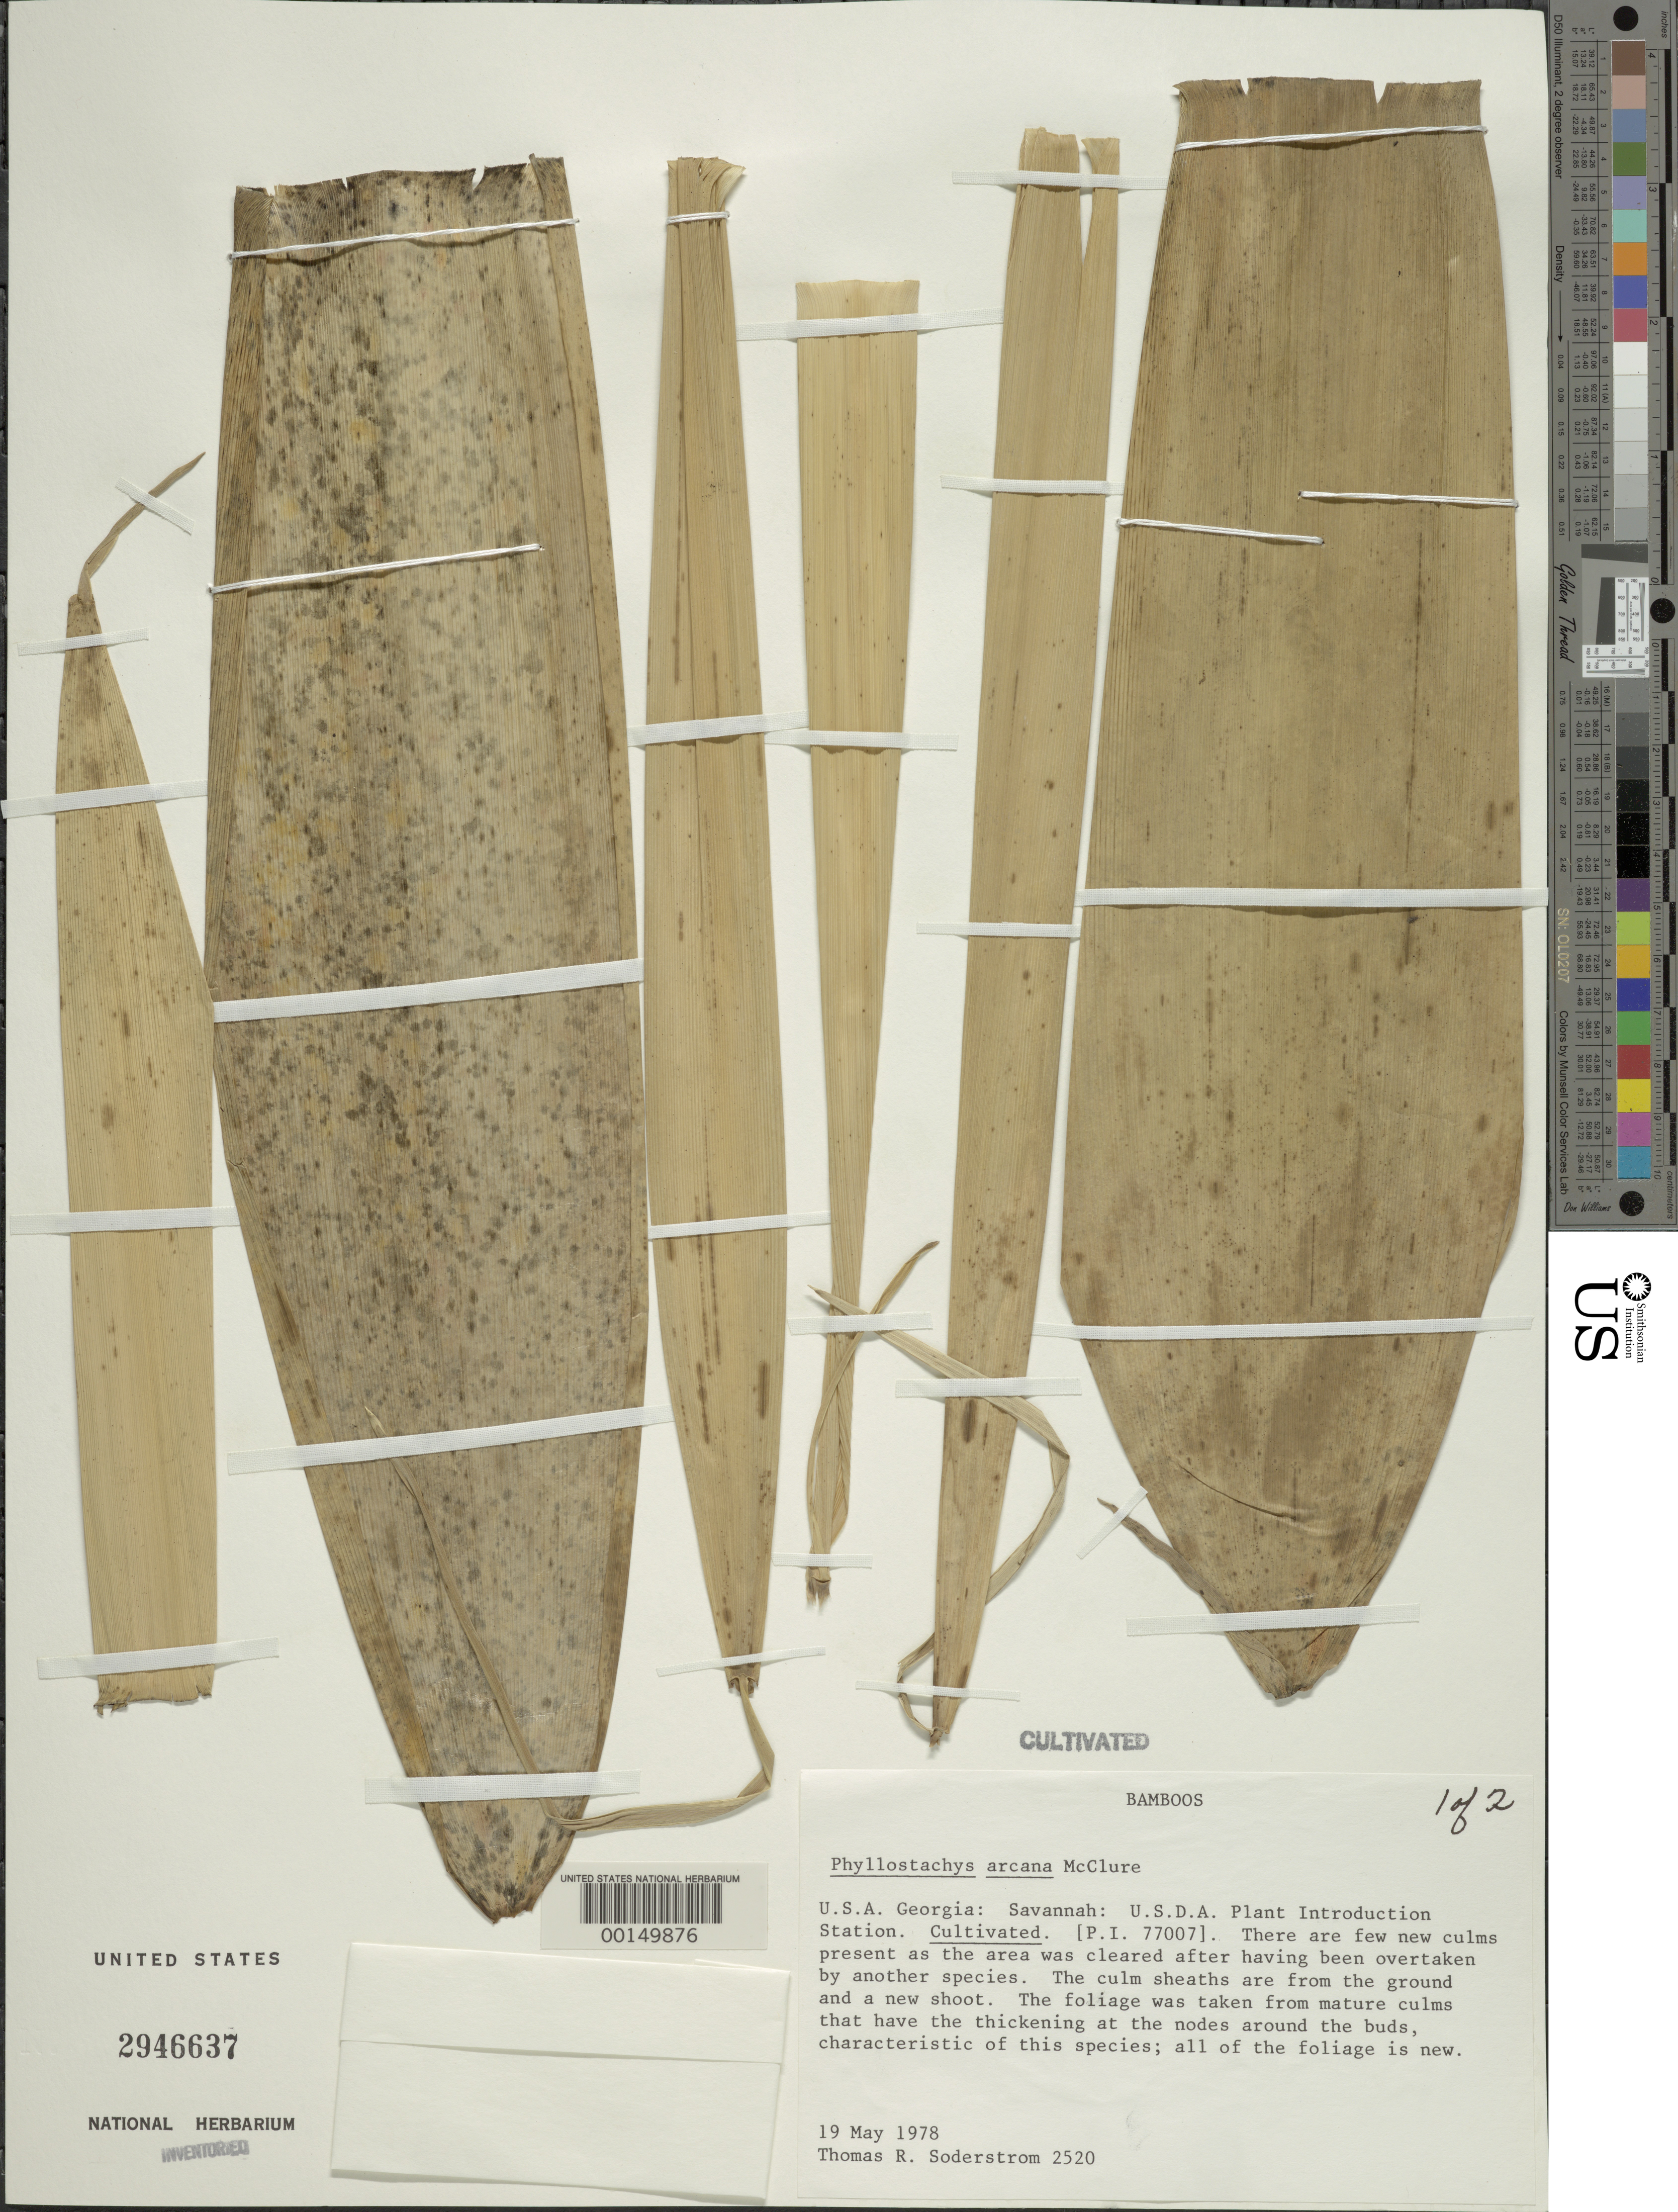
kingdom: Plantae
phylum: Tracheophyta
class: Liliopsida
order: Poales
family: Poaceae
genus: Phyllostachys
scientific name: Phyllostachys arcana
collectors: T. R. Soderstrom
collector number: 2520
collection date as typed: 19 May 1978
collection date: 1978-05-19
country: United States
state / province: Georgia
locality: Savannah, barbour lathrop plant intro. garden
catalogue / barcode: US 2946637